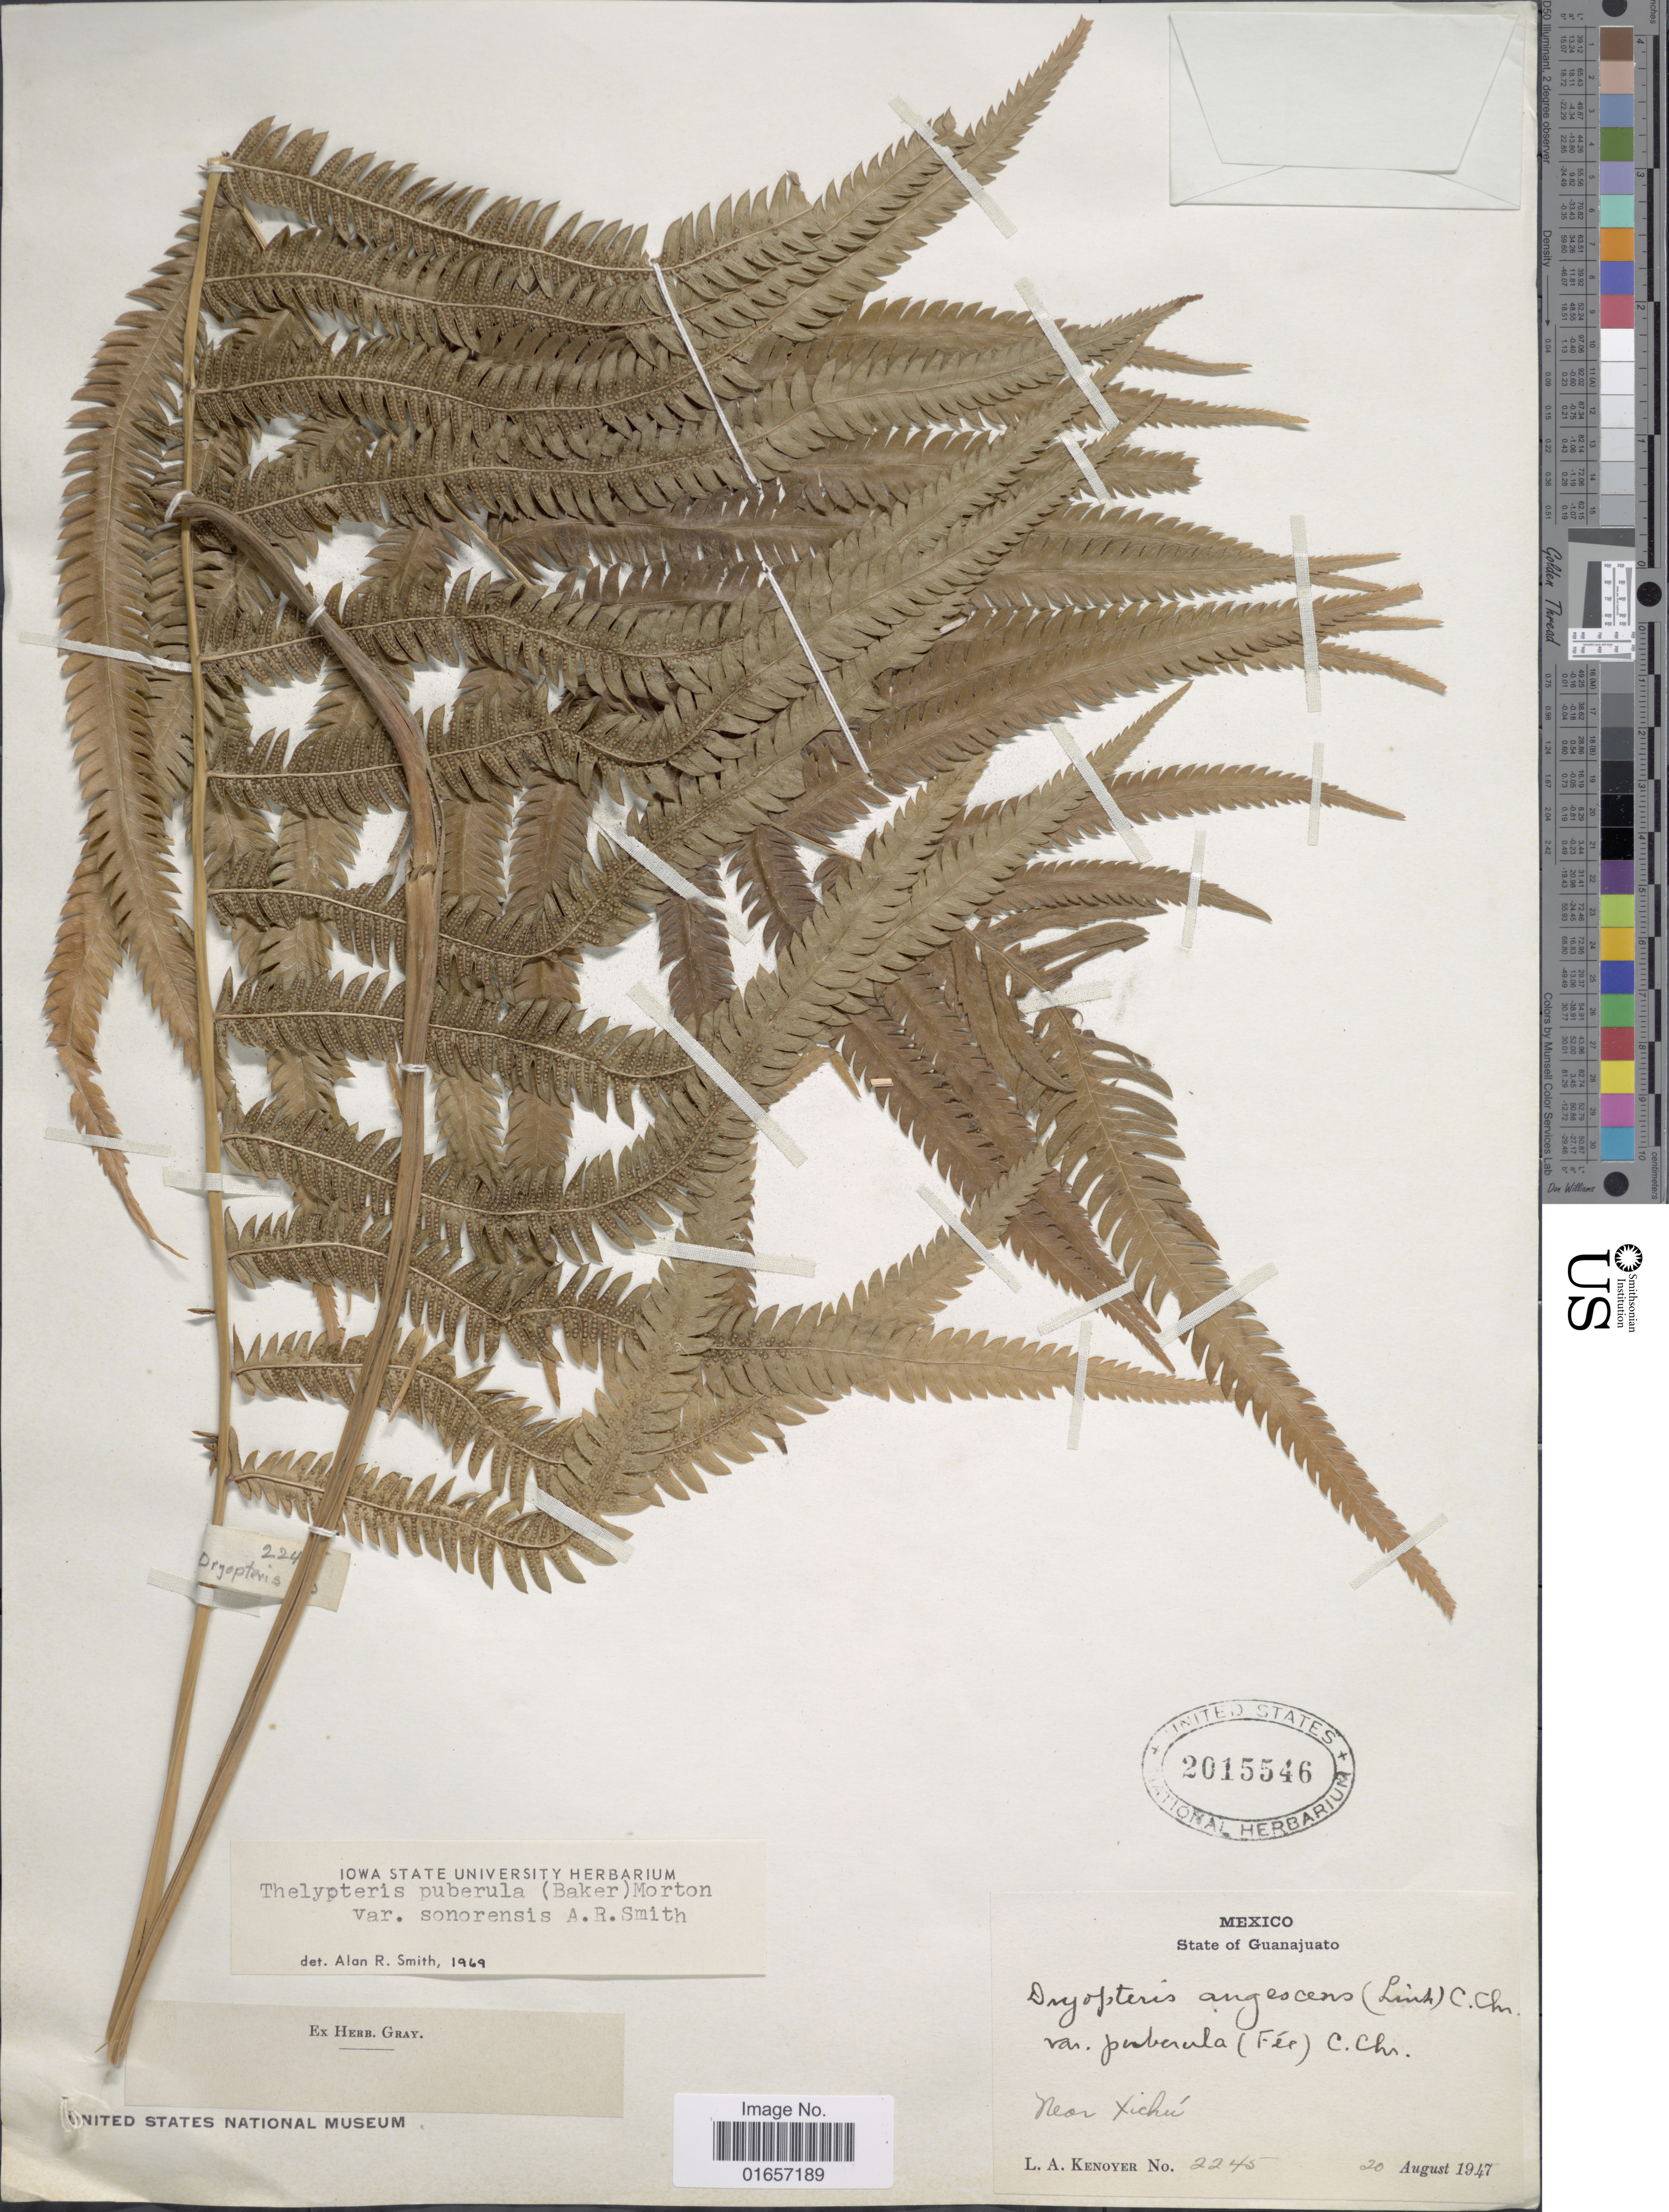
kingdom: Plantae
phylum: Tracheophyta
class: Polypodiopsida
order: Polypodiales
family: Thelypteridaceae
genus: Christella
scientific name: Christella hispidula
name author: (Decne.) Holttum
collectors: L. A. Kenoyer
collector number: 2245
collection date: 1947-08-20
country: Mexico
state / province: Guanajuato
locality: Near Xichú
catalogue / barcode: US 2015546